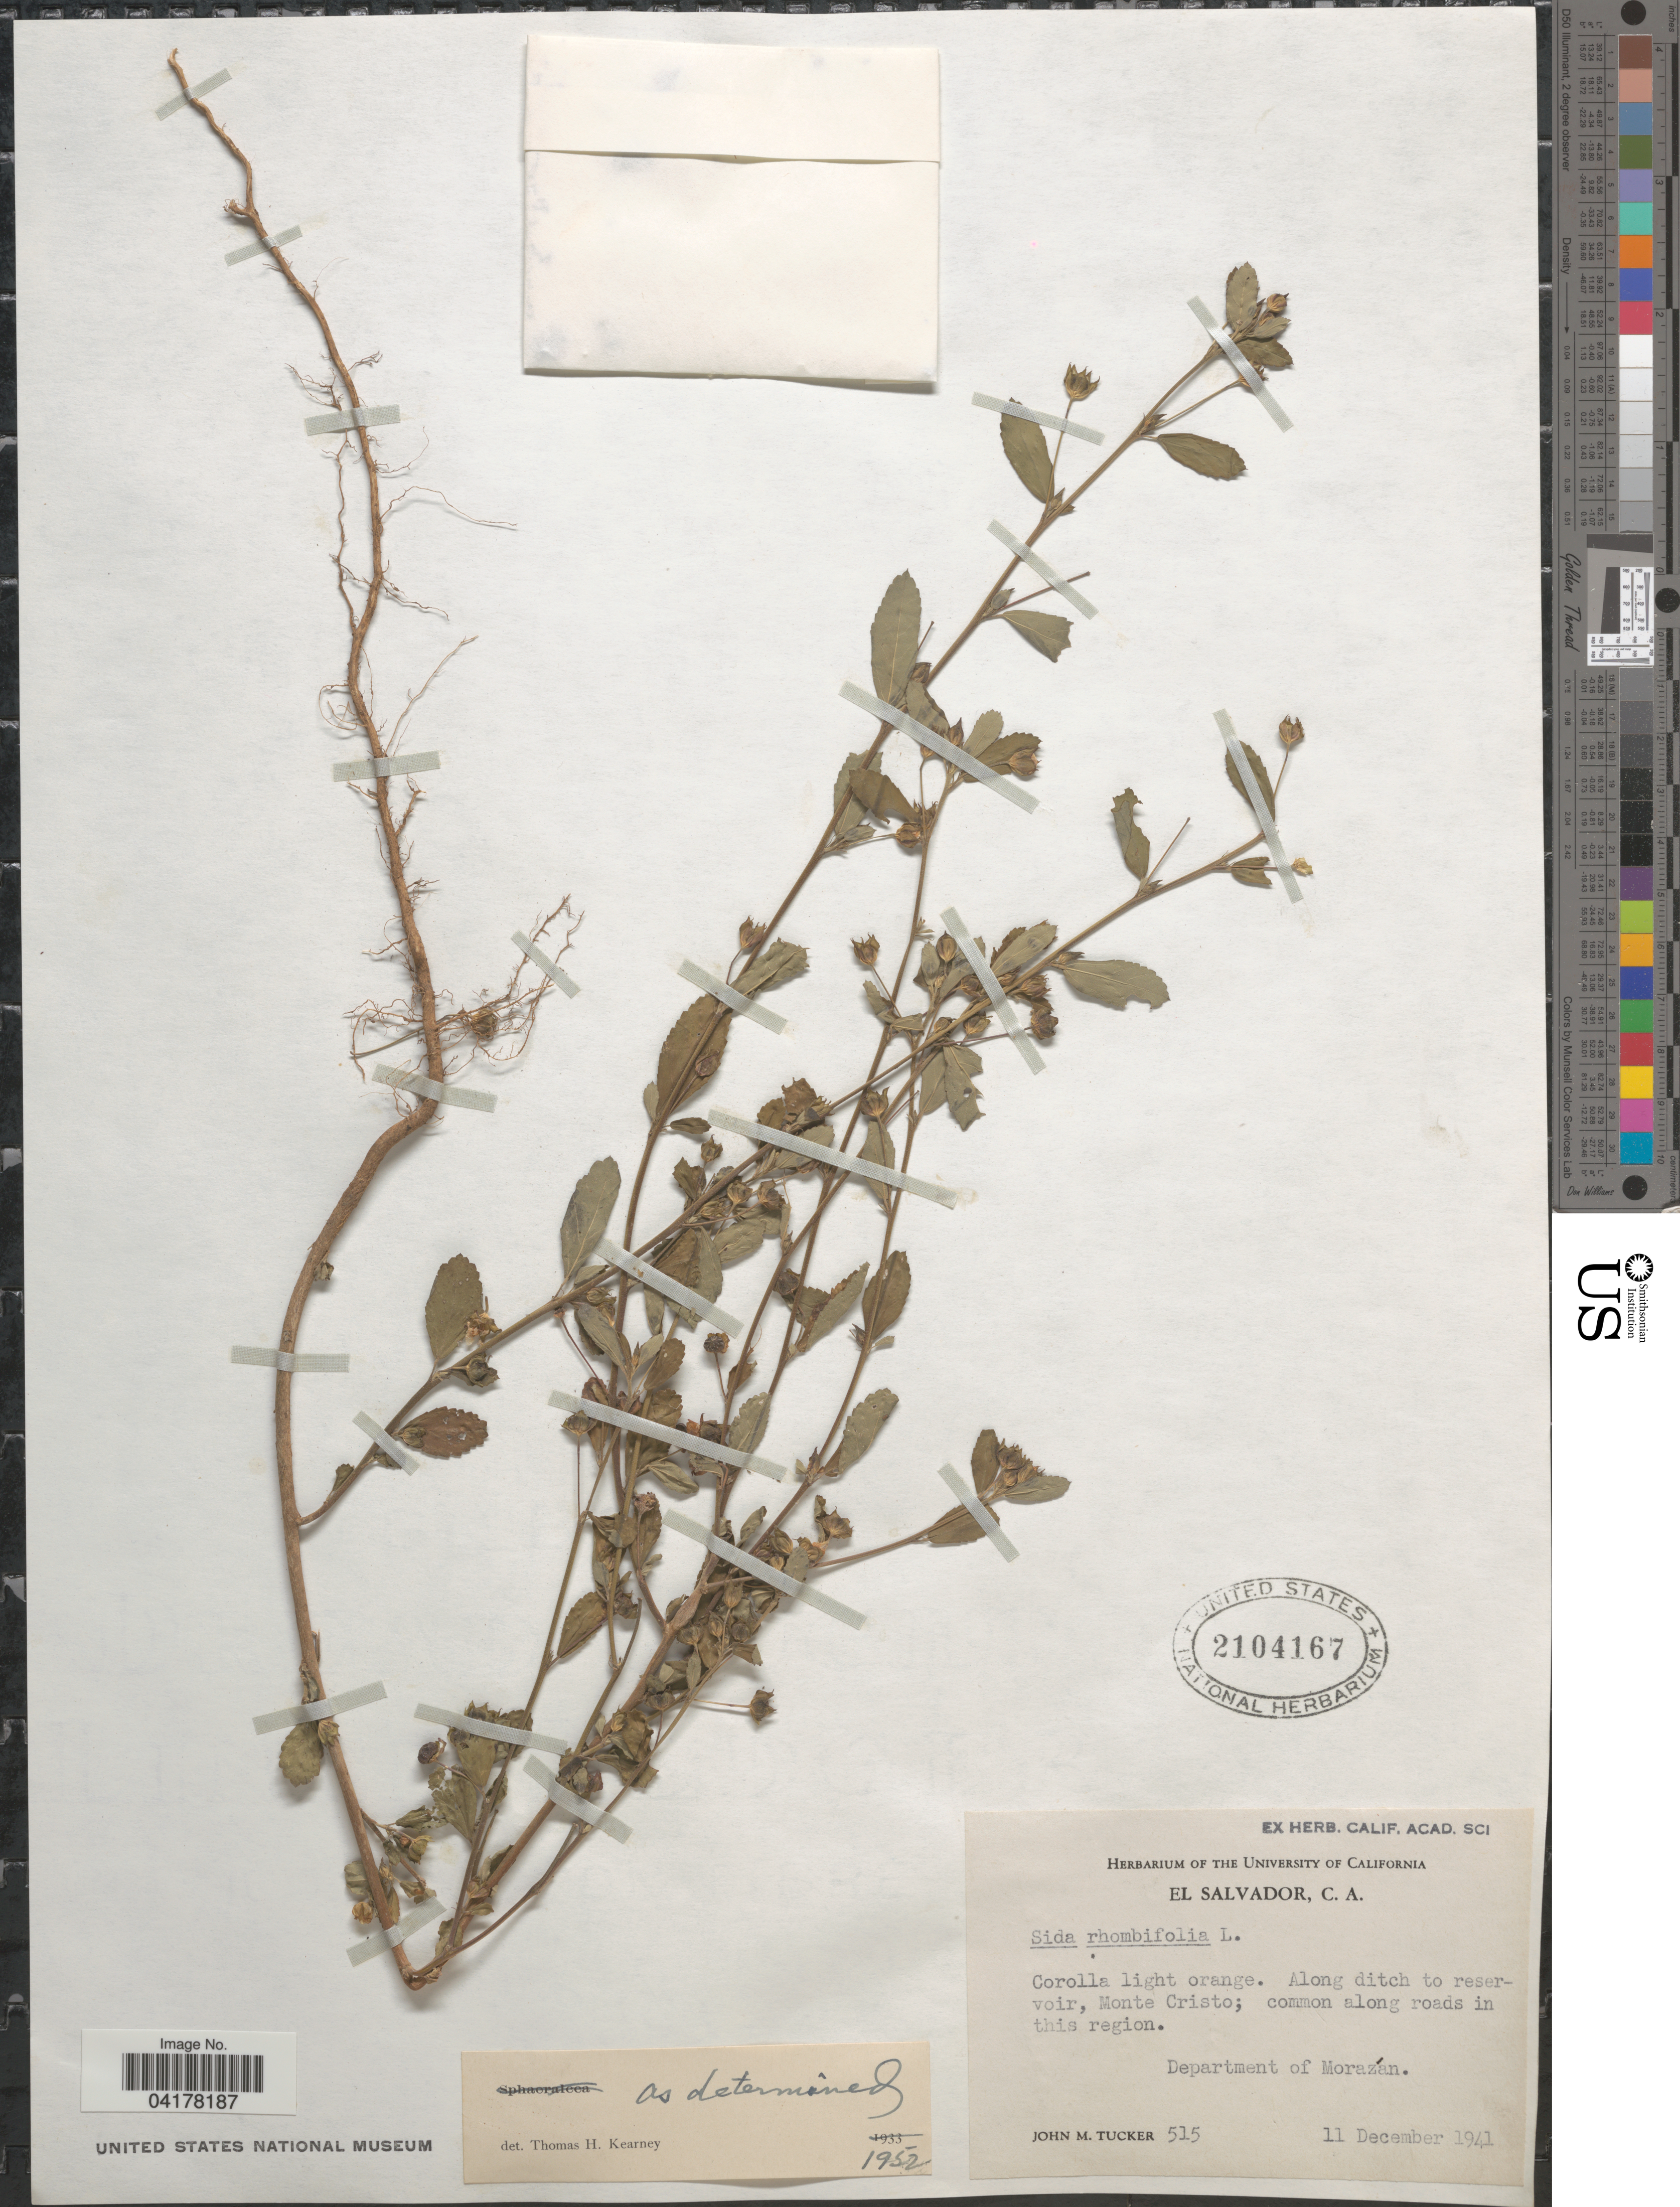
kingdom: Plantae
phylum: Tracheophyta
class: Magnoliopsida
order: Malvales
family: Malvaceae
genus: Sida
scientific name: Sida rhombifolia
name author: L.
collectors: J. M. Tucker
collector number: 515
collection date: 1941-12-11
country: El Salvador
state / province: Morazan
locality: Monte Cristo. Department of Morazán.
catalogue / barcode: US 2104167